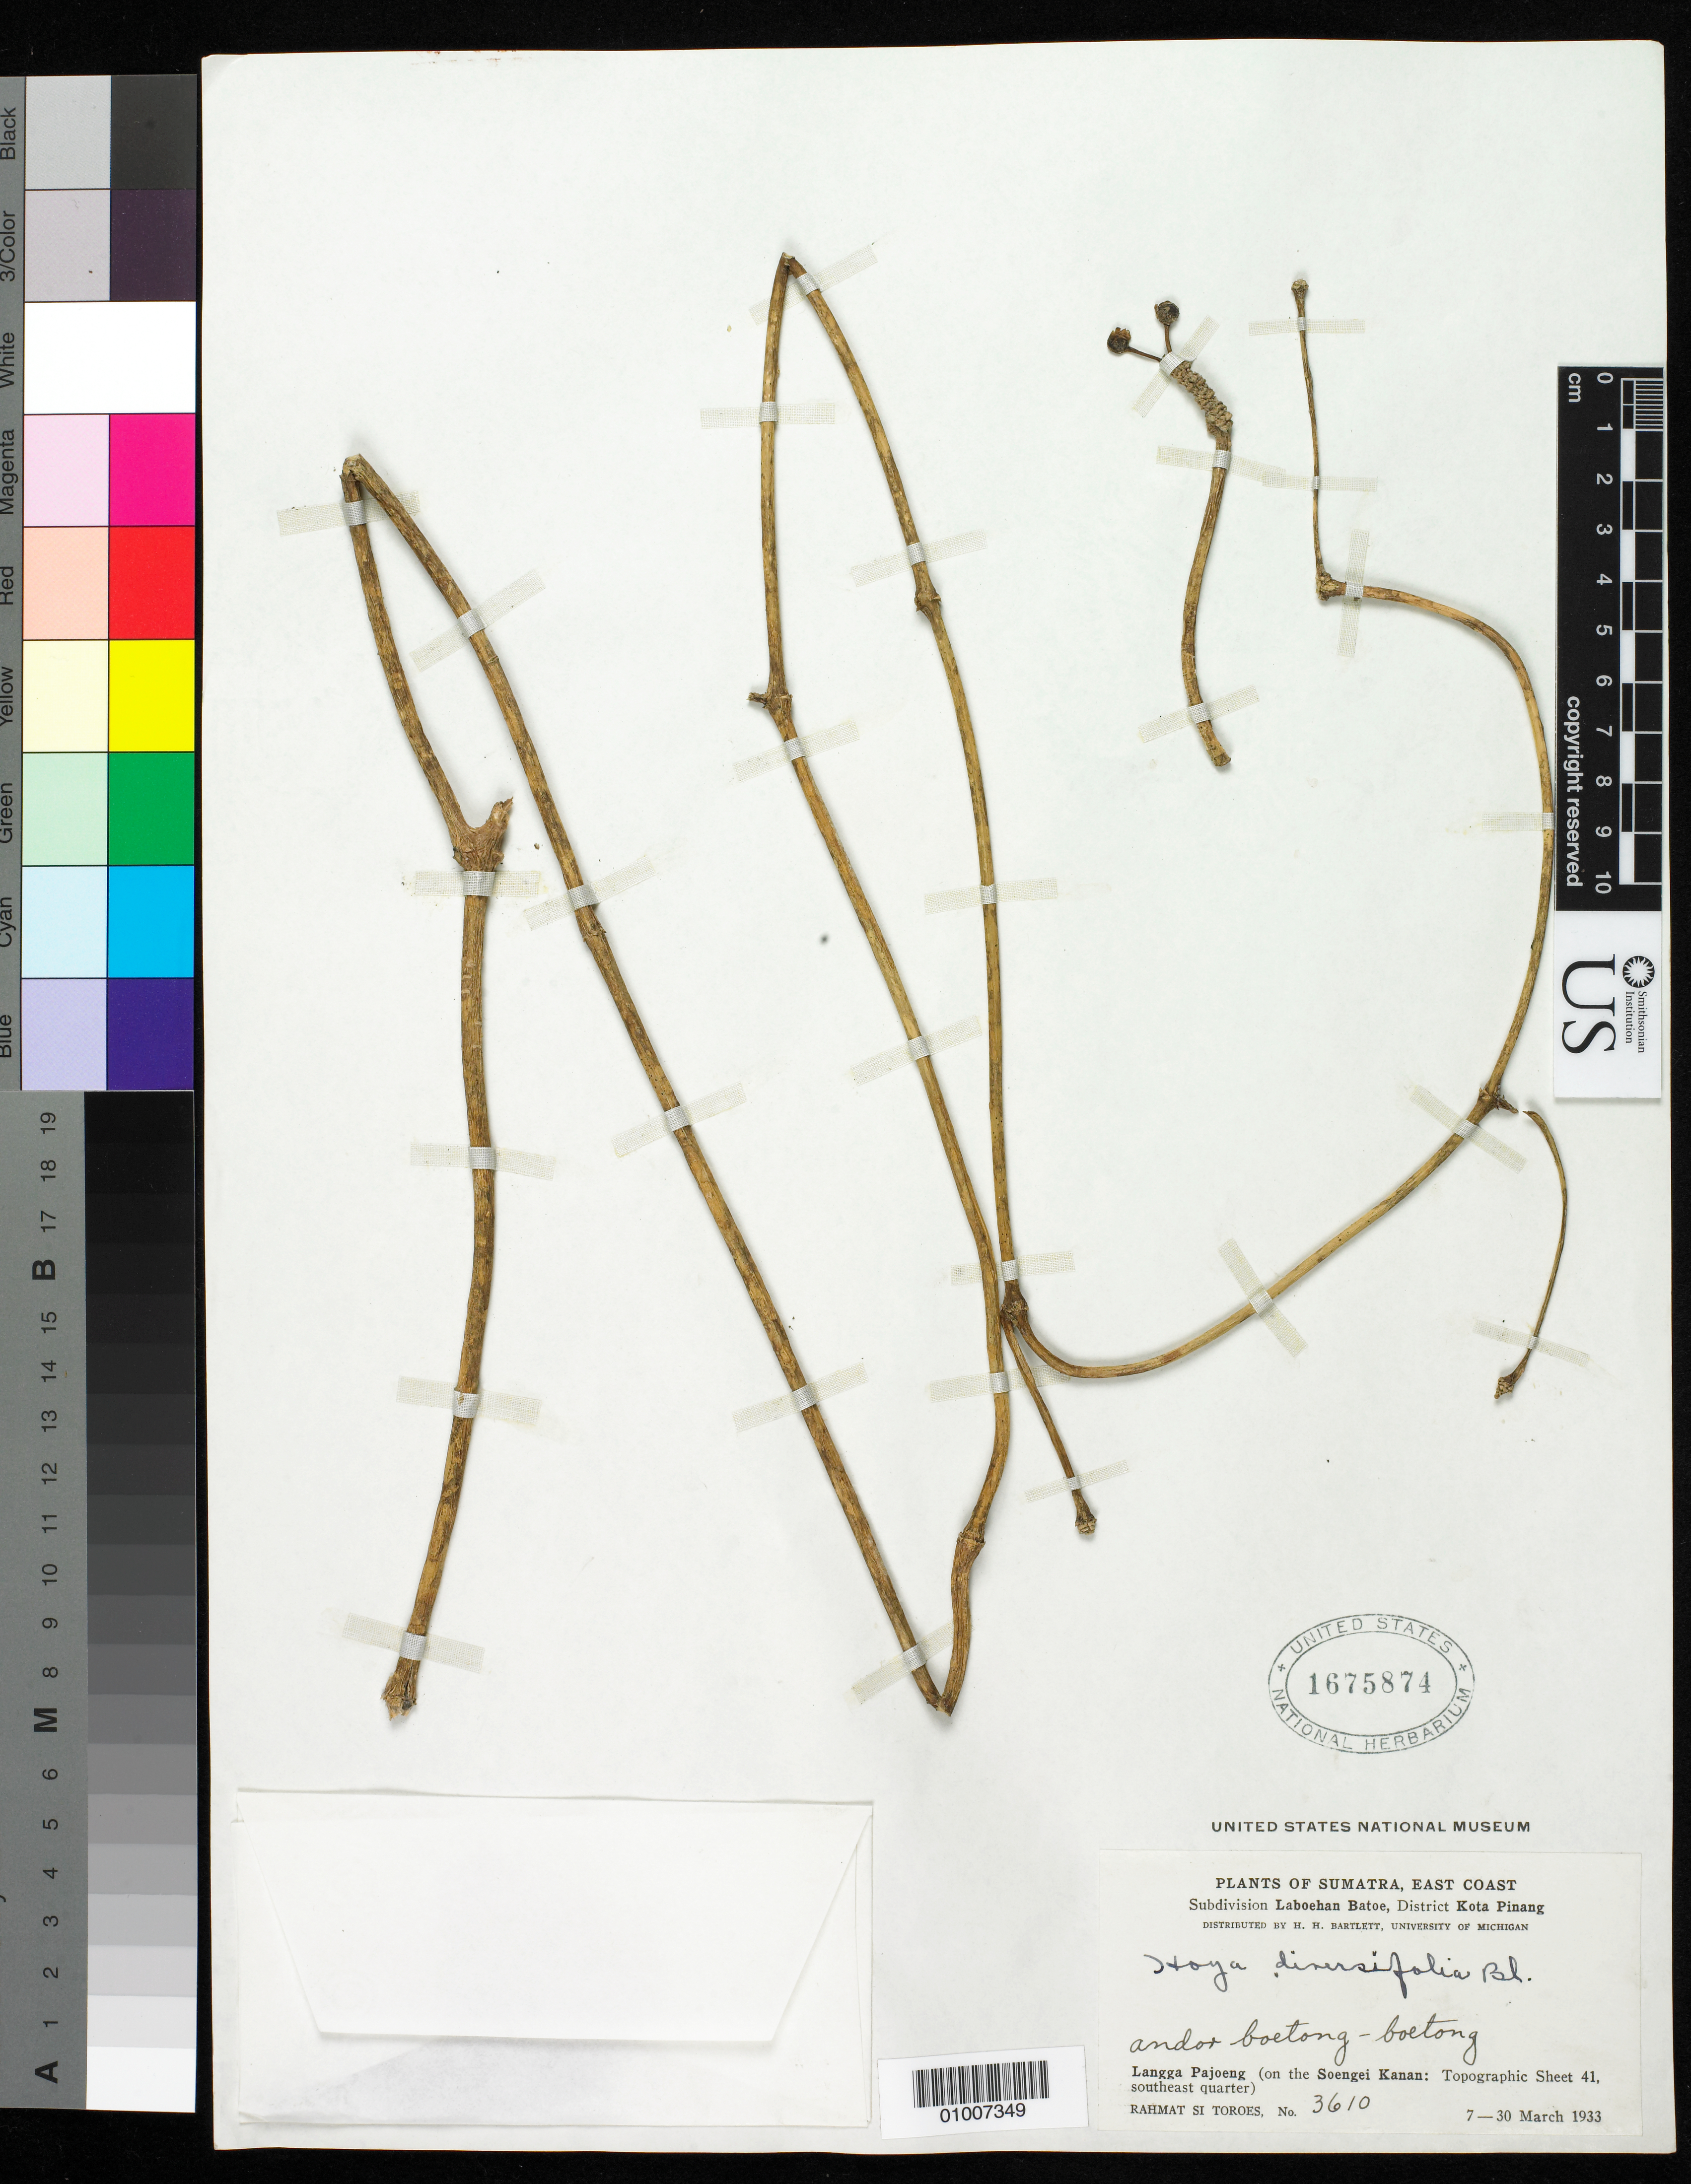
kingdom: Plantae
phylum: Tracheophyta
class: Magnoliopsida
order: Gentianales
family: Apocynaceae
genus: Hoya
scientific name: Hoya diversifolia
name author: Blume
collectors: Rahmat Si Boeea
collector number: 3610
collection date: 1933-03-07/1933-03-30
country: Indonesia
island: Sumatra I.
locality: (East Coast) Langga Pajoeng (on the Soengi Kanan)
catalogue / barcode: US 1675874